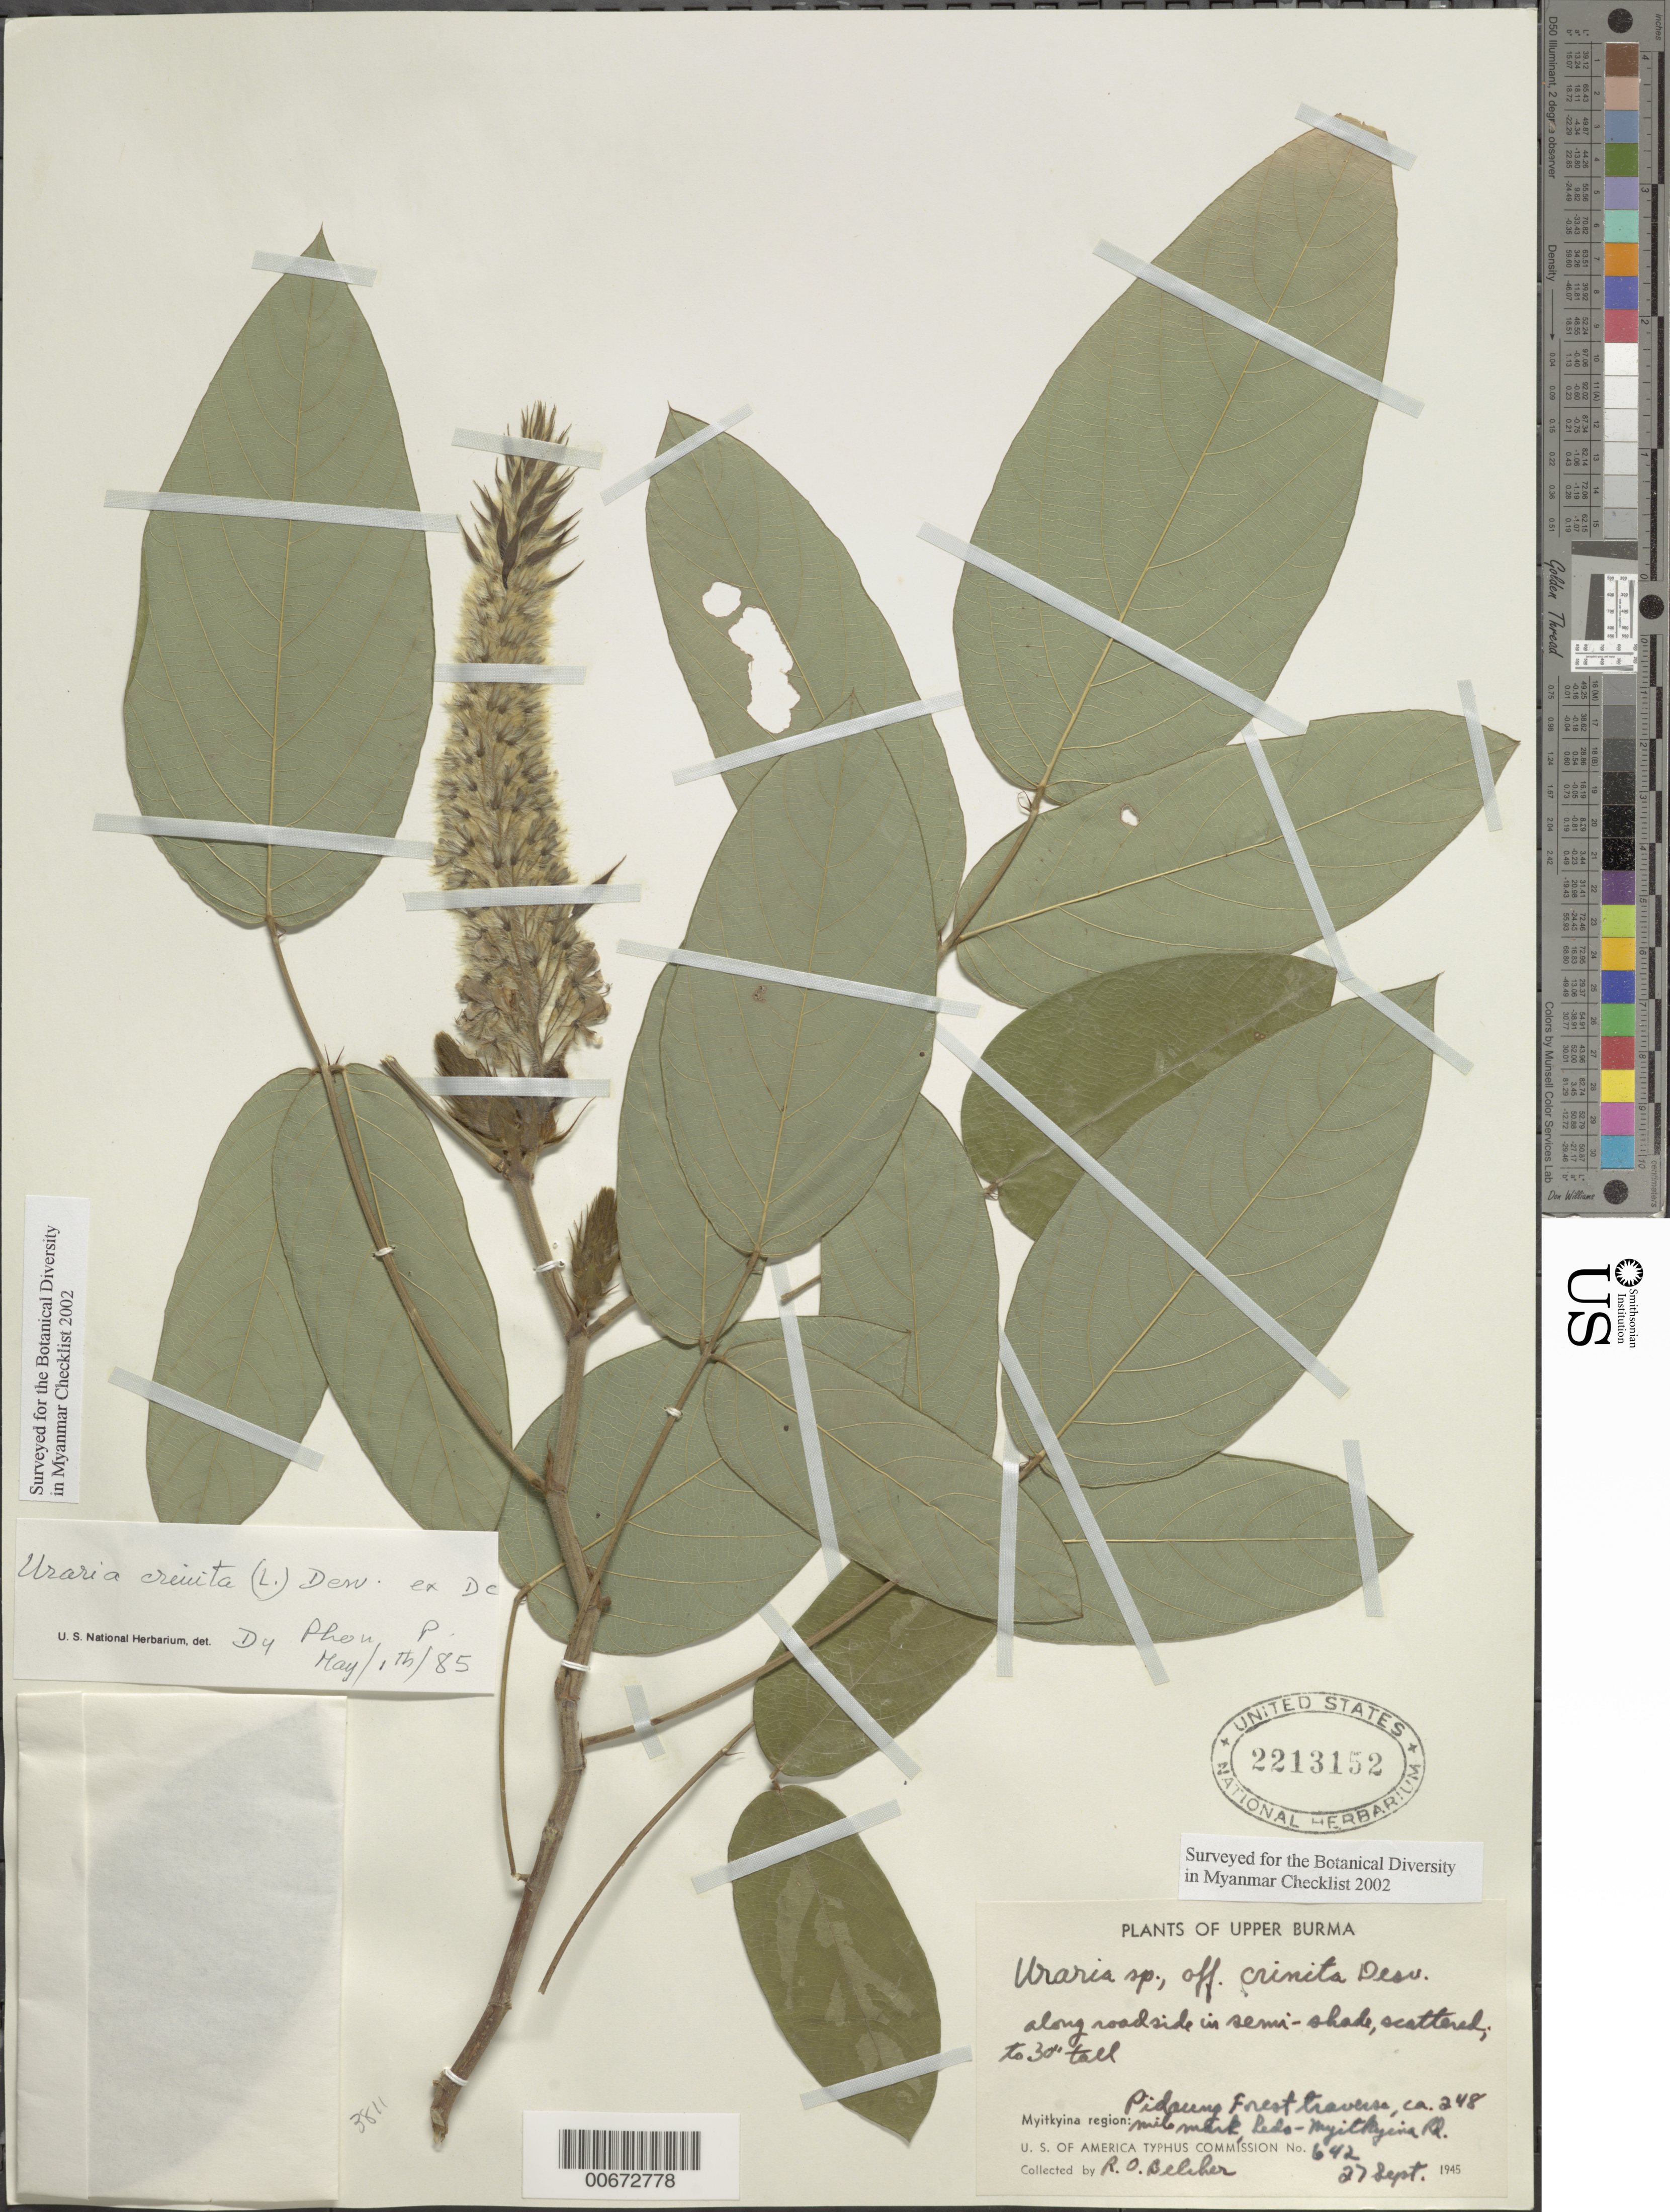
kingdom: Plantae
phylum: Tracheophyta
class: Magnoliopsida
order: Fabales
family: Fabaceae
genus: Uraria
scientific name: Uraria crinita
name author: (L.) Desv.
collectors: R. Belcher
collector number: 642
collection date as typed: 27 Sep 1945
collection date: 1945-09-27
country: Myanmar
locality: Myitkyina region, Camp Landis area Pidaung Forest Traverse.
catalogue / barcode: US 2213152